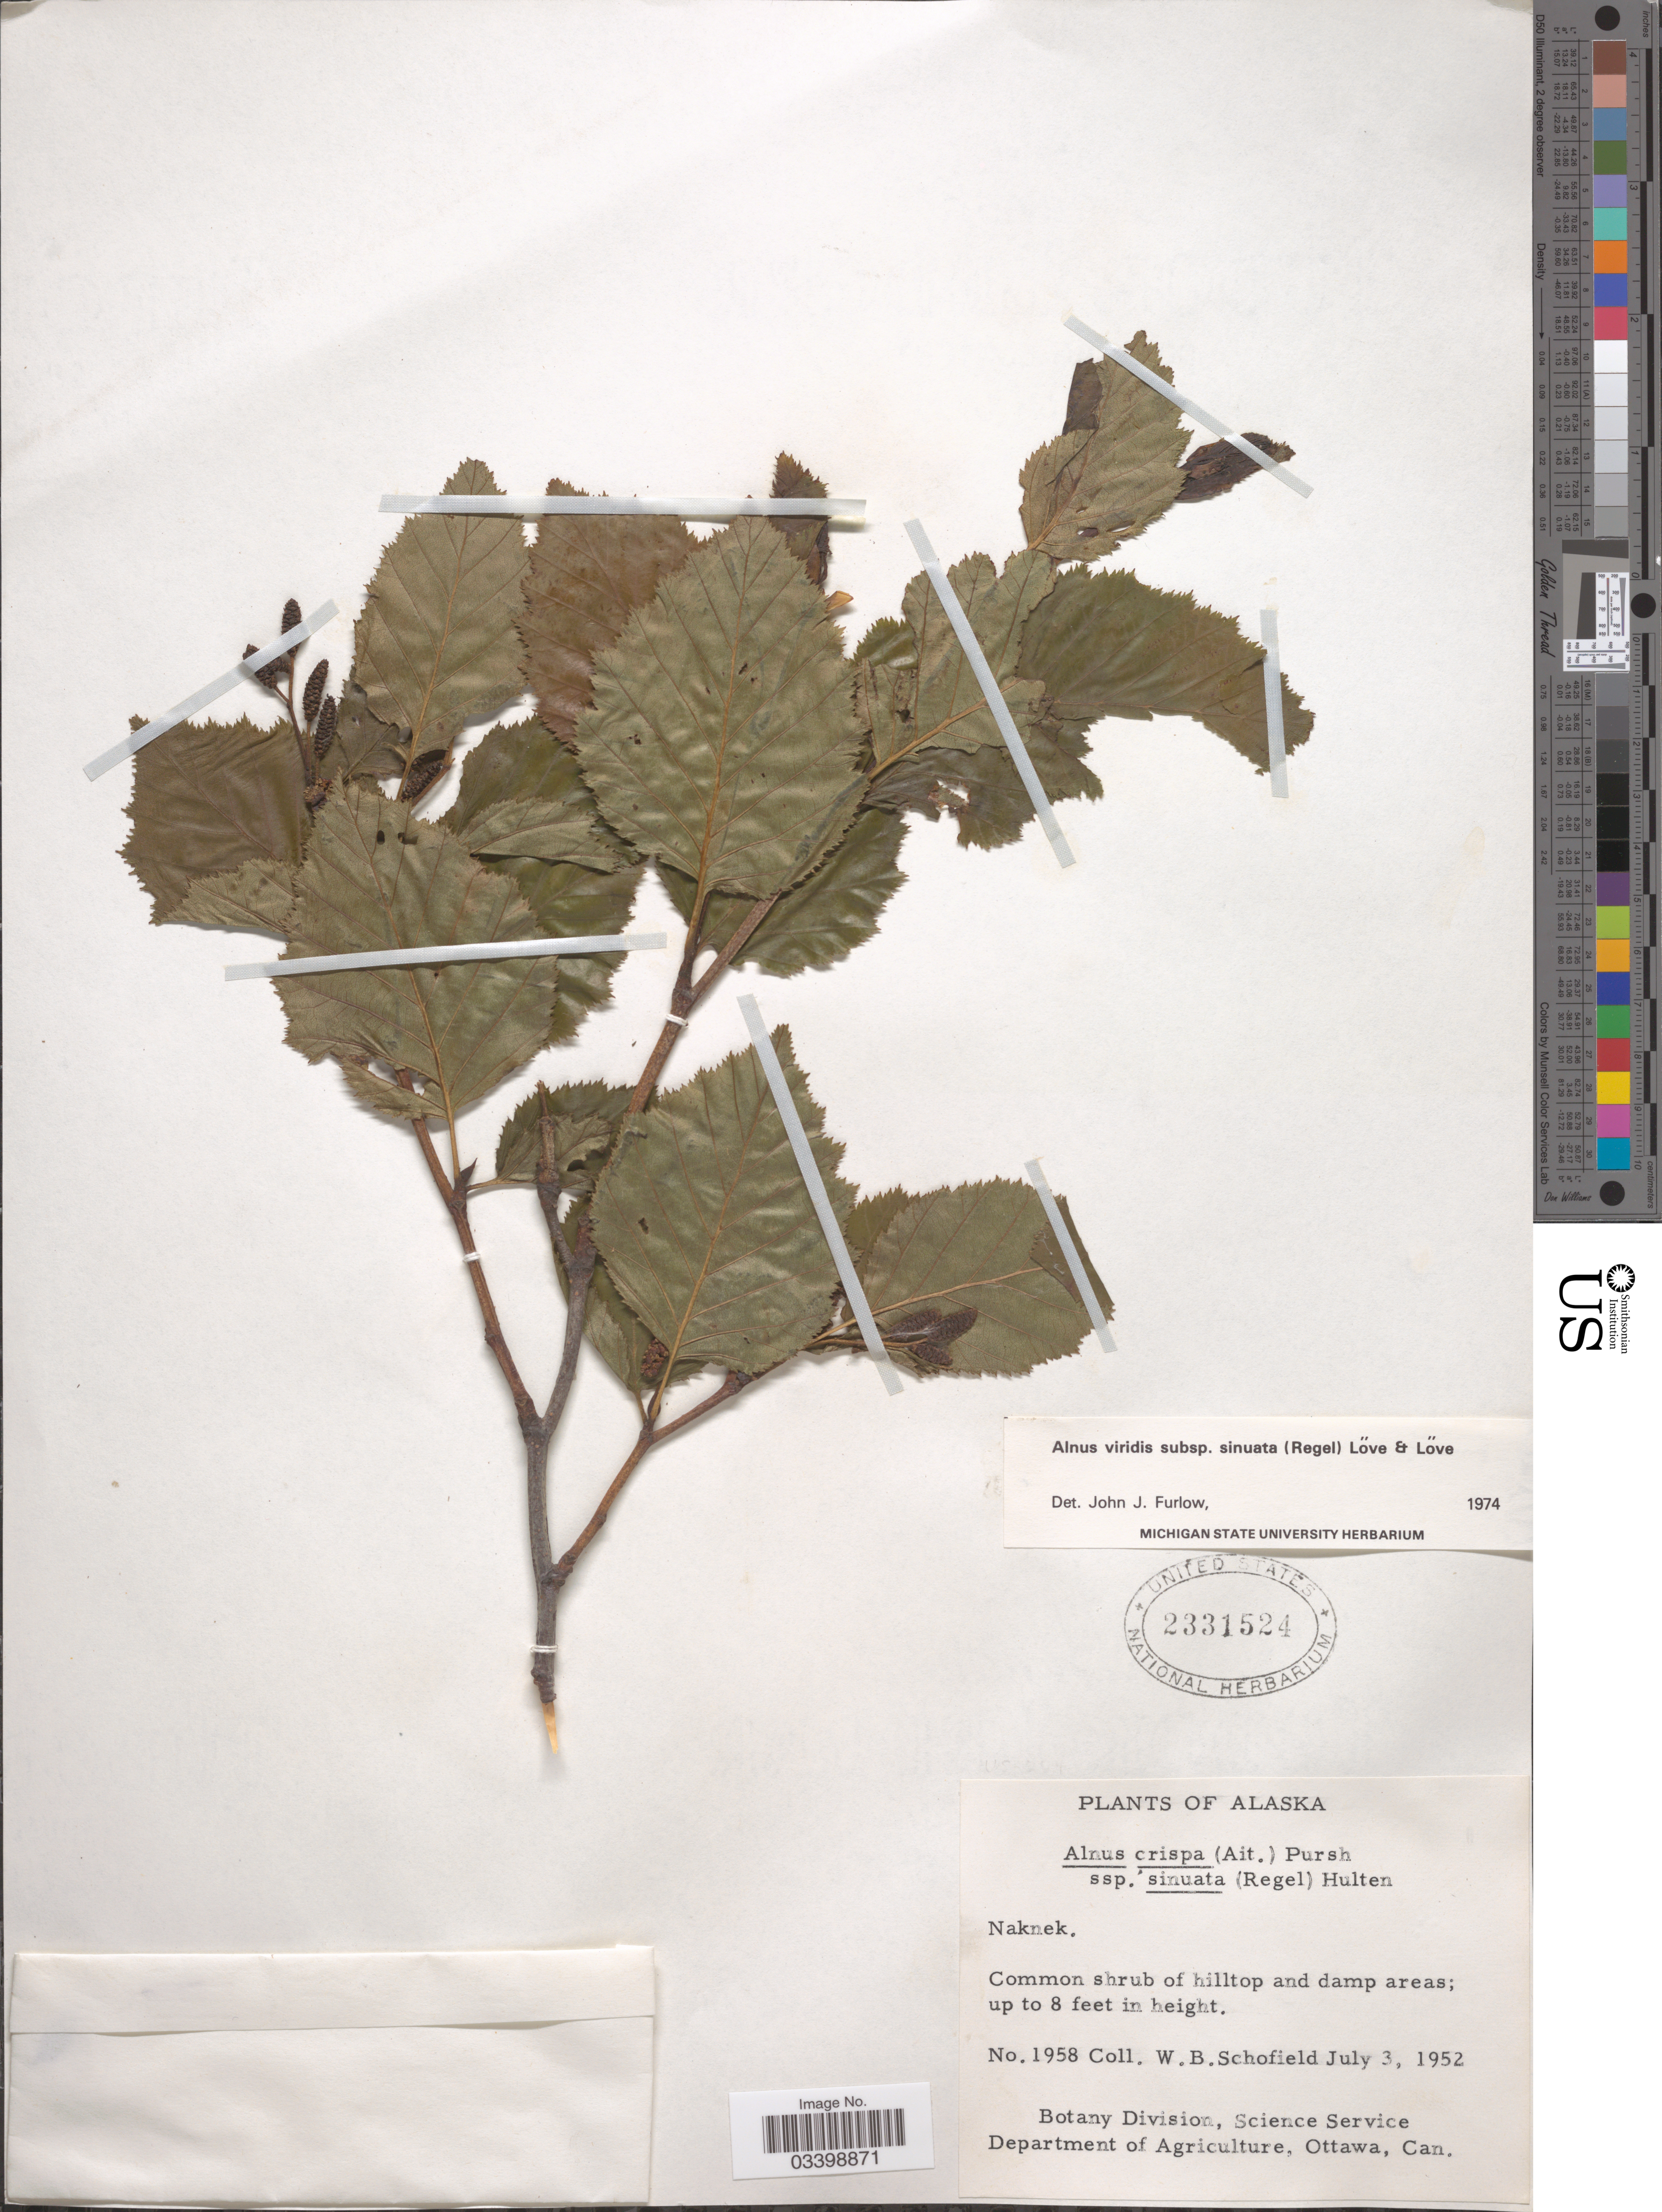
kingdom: Plantae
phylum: Tracheophyta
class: Magnoliopsida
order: Fagales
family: Betulaceae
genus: Alnus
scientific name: Alnus viridis subsp. sinuata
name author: Regel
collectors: W. Schofield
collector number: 1958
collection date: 1952-07-03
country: United States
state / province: Alaska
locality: Naknek.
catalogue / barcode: US 2331524